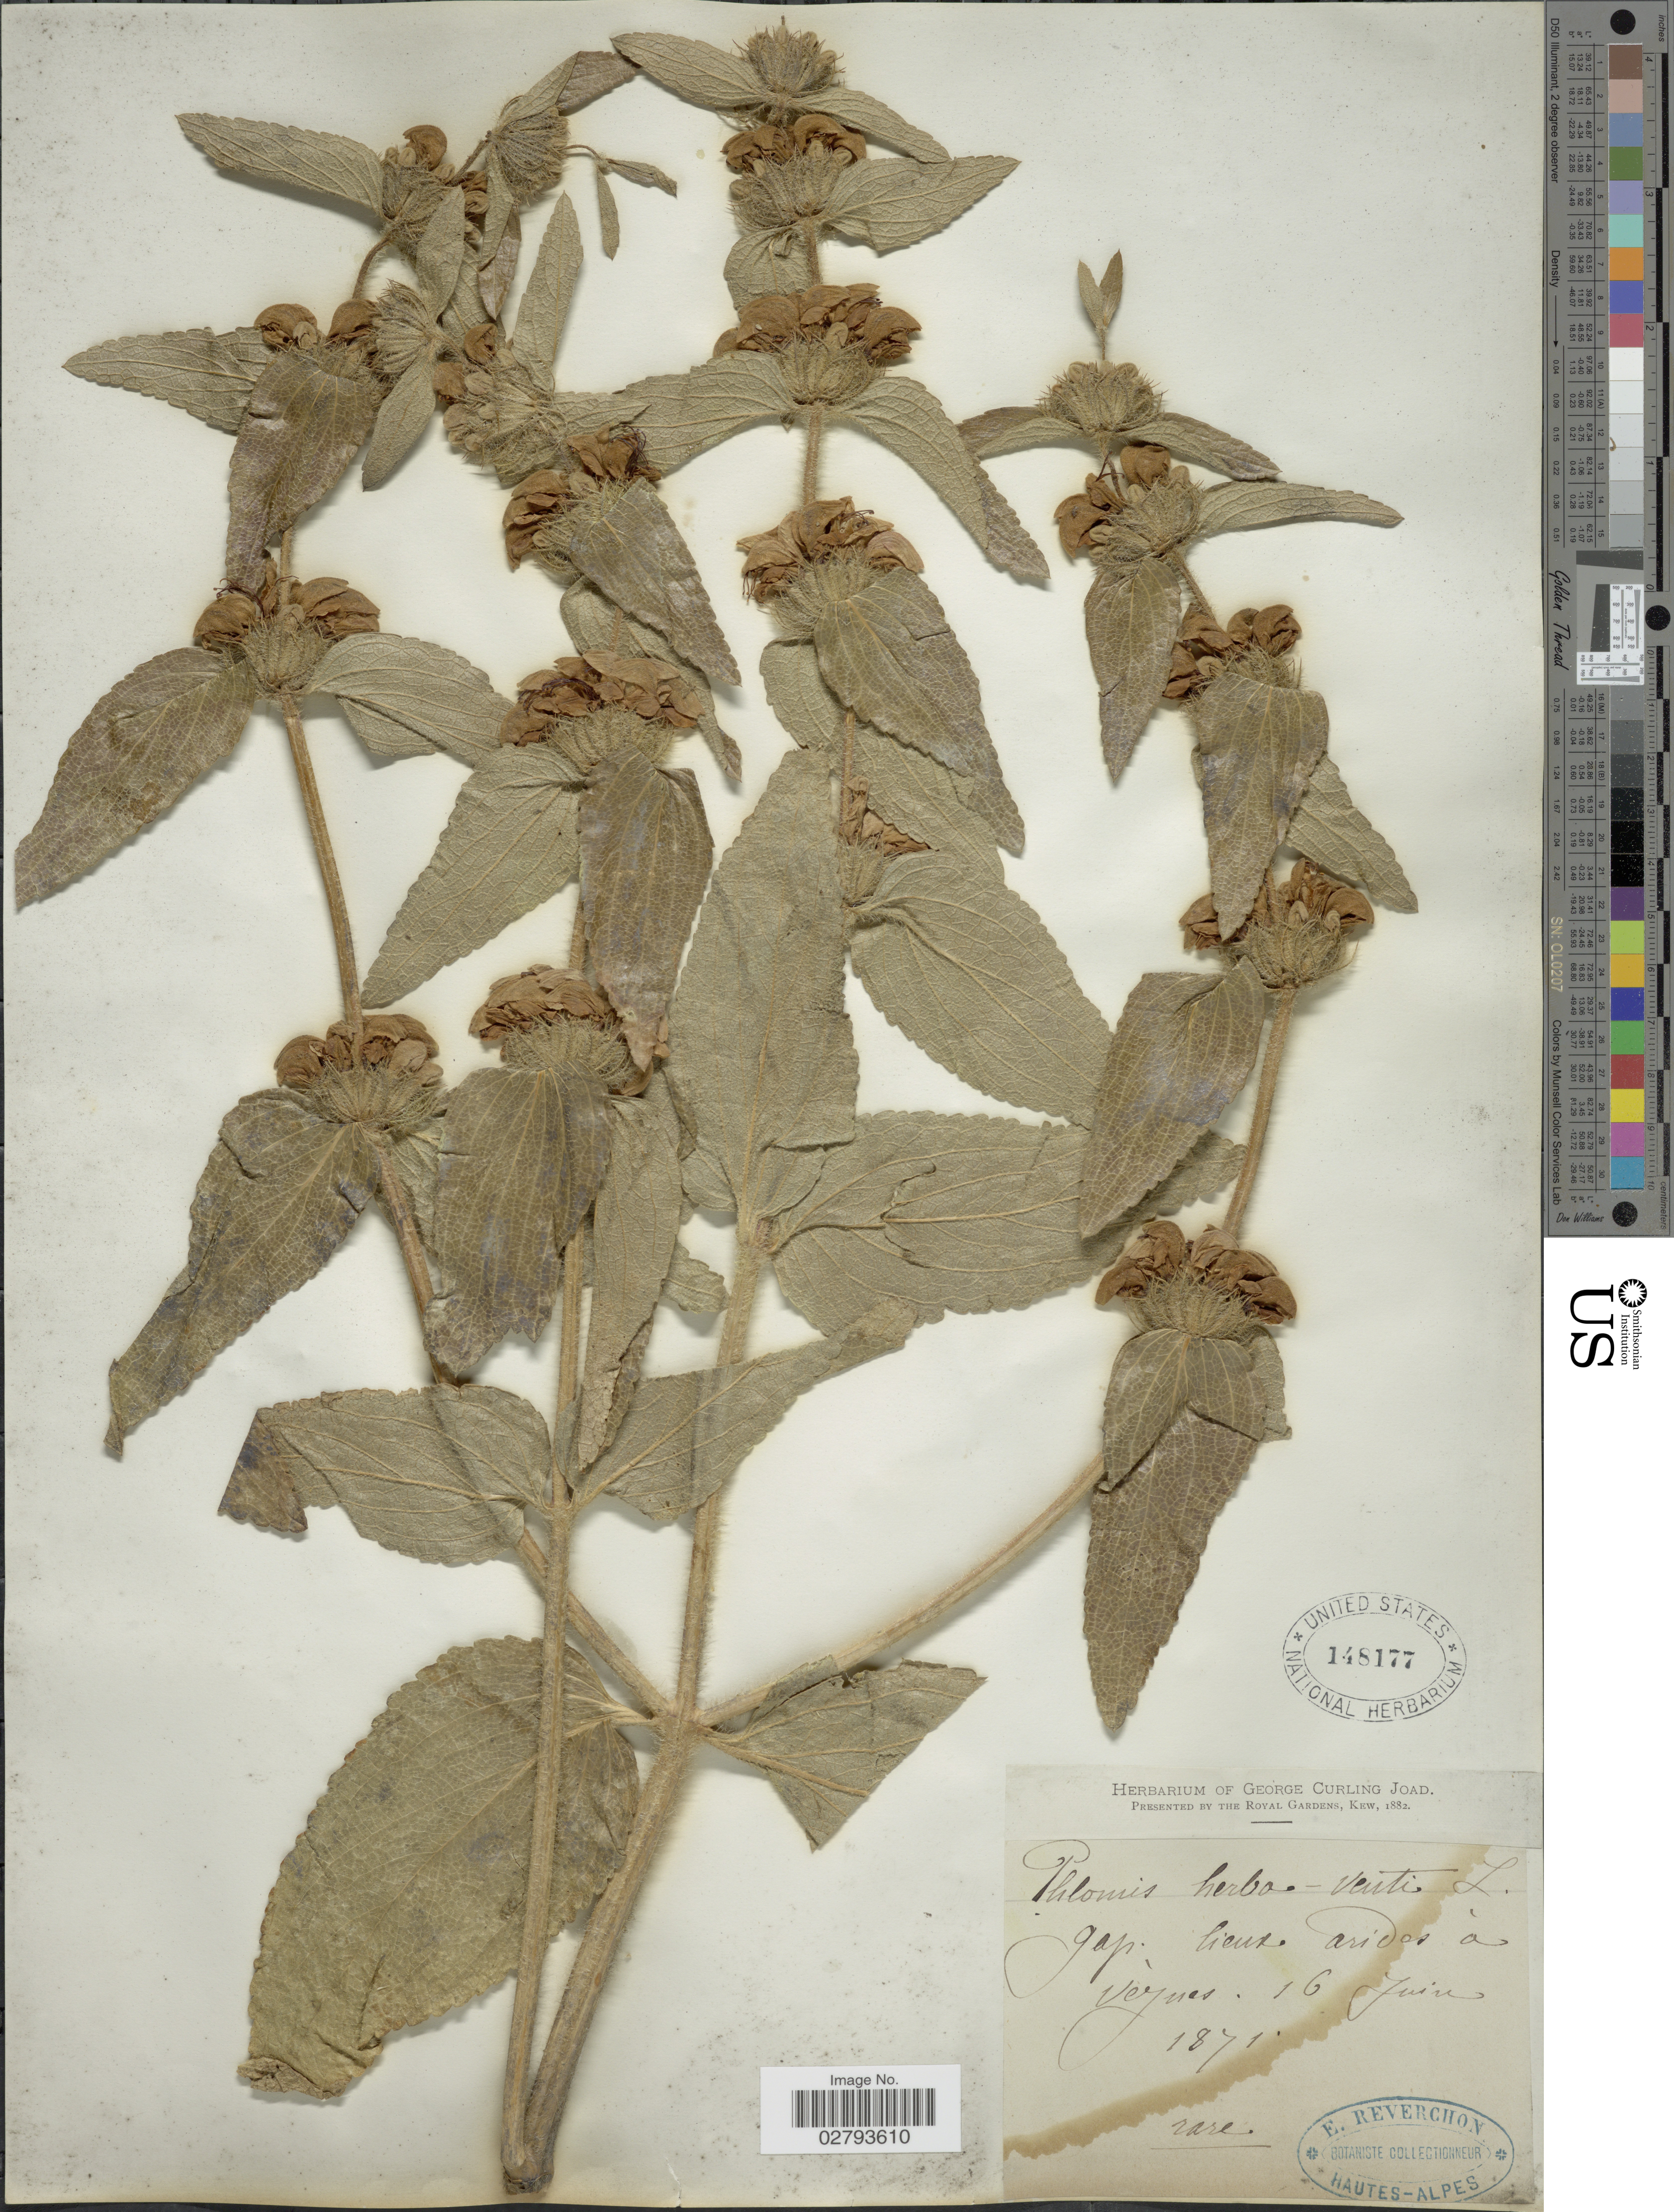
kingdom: Plantae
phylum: Tracheophyta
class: Magnoliopsida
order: Lamiales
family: Lamiaceae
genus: Phlomis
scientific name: Phlomis herba-venti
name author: L.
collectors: E. Reverchon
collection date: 1871-06-16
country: France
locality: Lieux arides à Veynes.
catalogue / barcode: US 148177